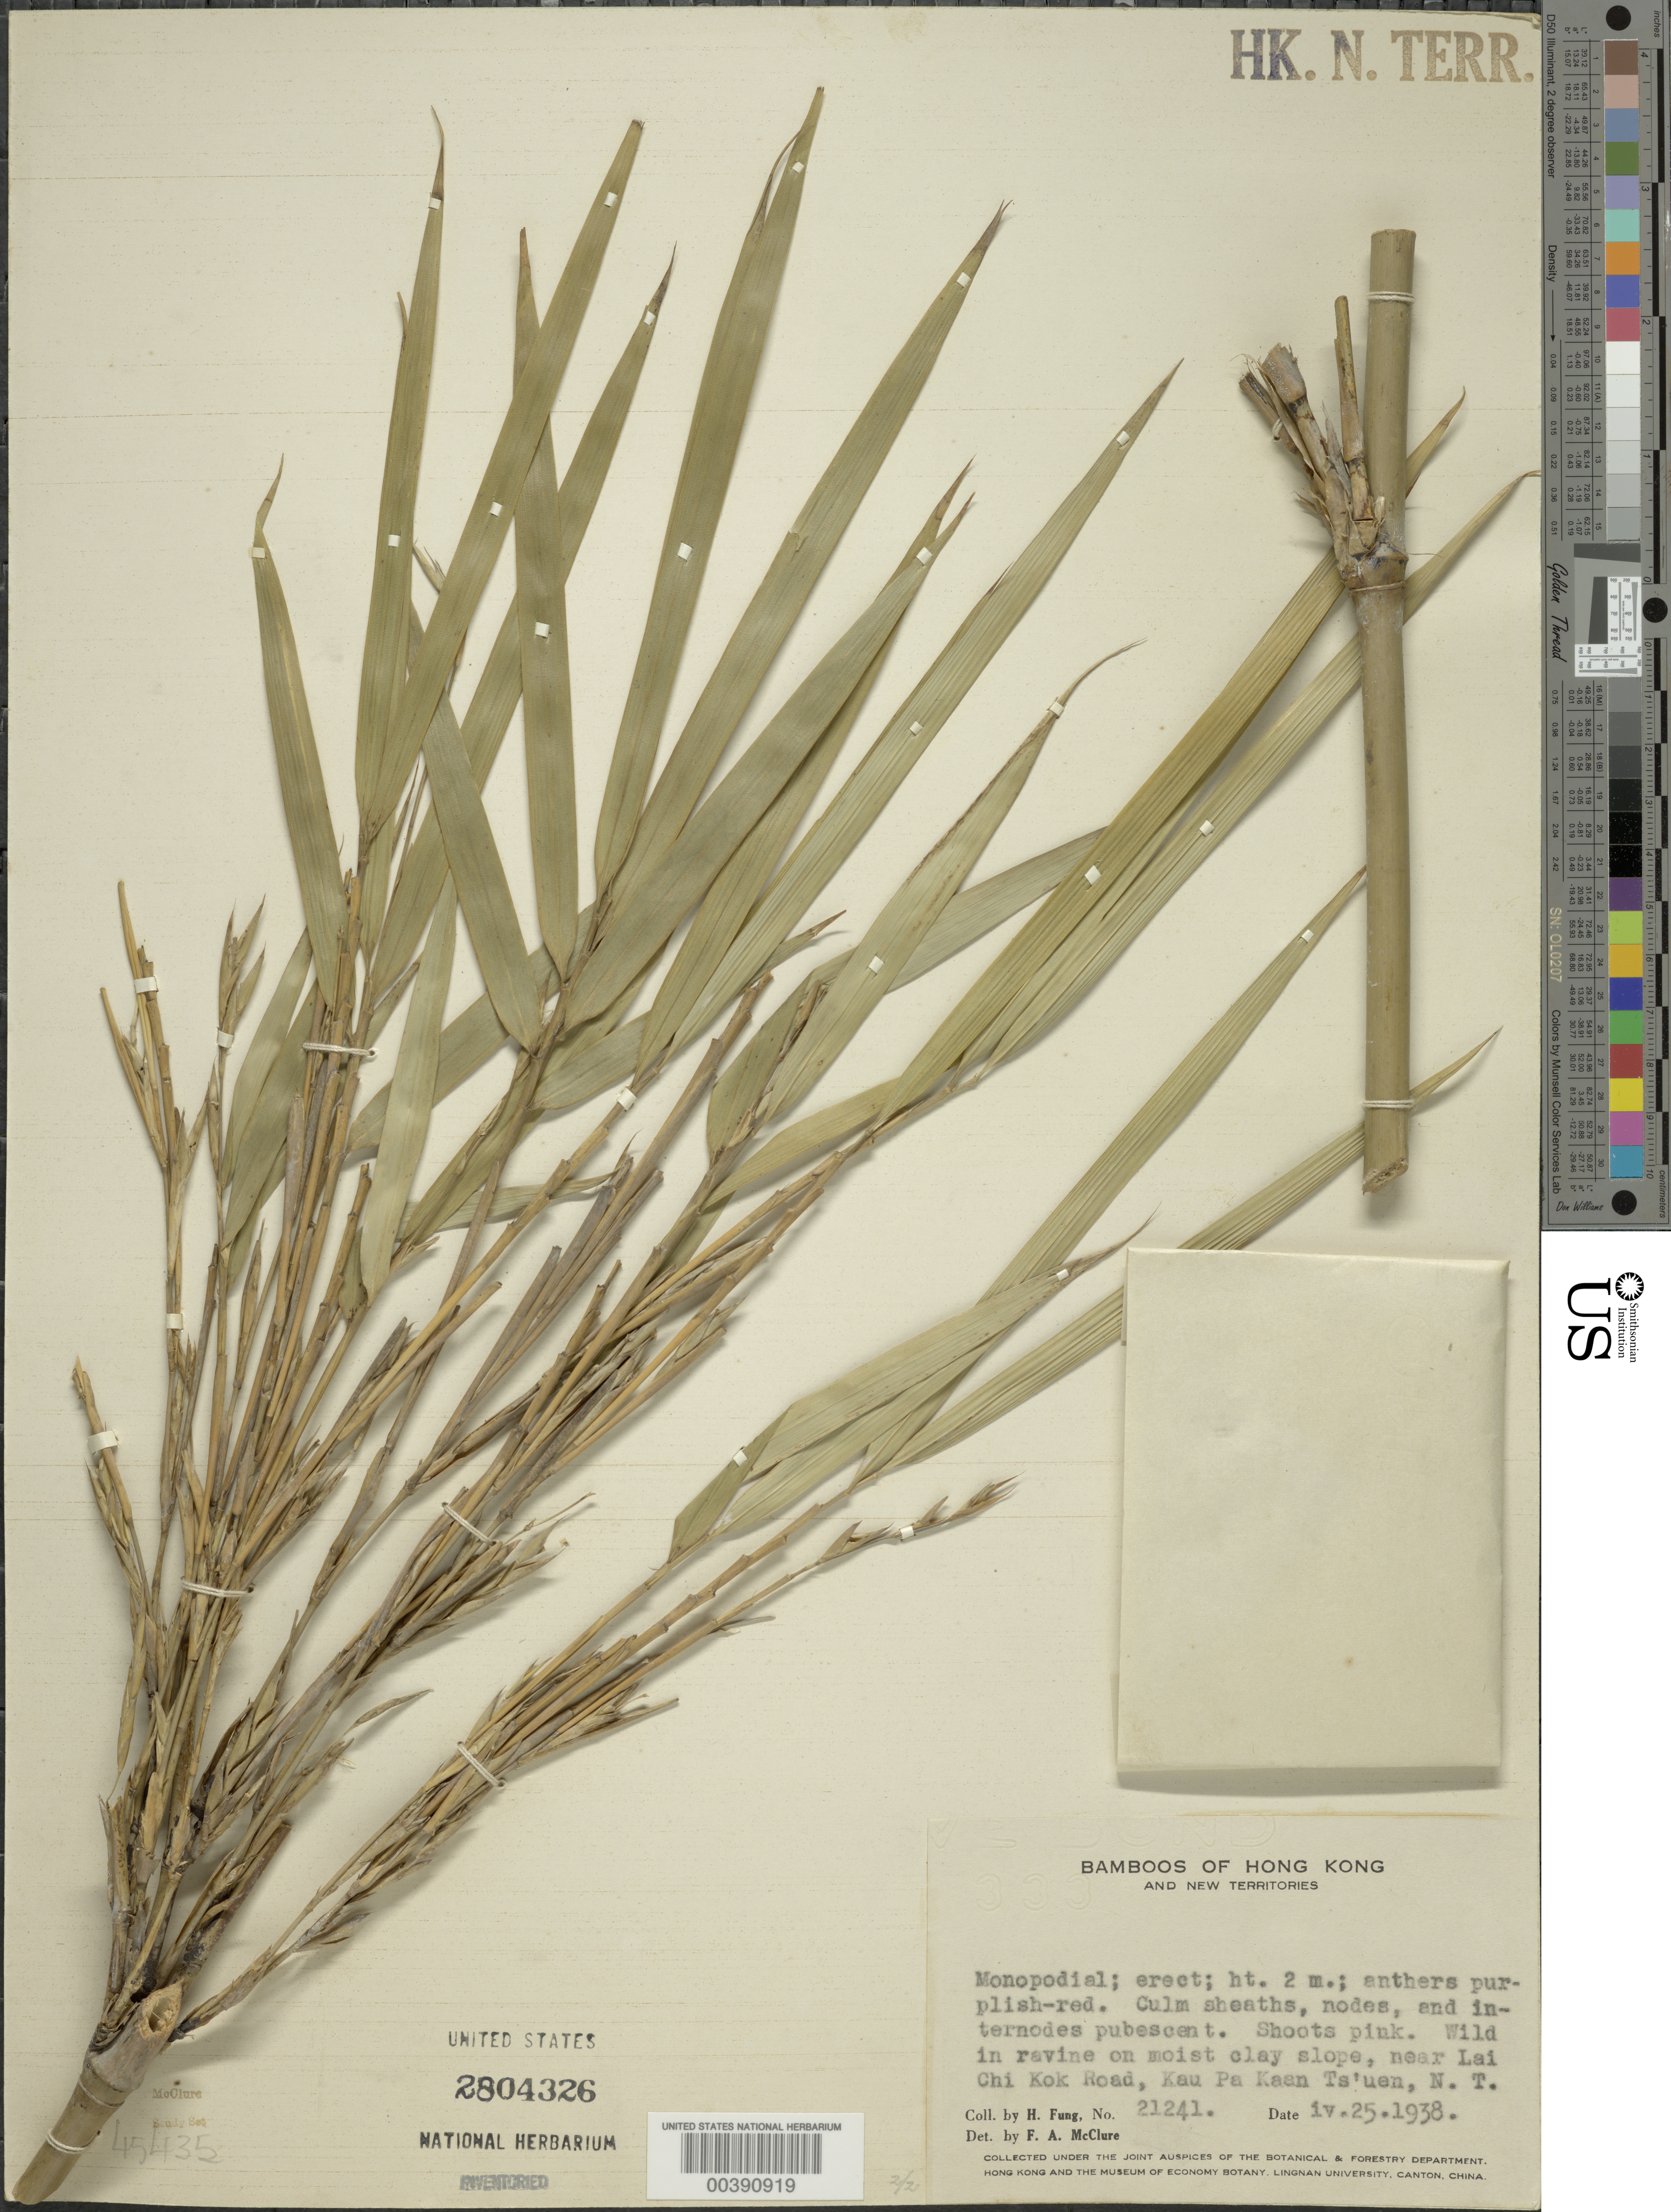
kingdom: Plantae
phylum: Tracheophyta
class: Liliopsida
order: Poales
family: Poaceae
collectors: H. L. Fung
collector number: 21241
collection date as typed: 25 Apr 1938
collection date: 1938-04-25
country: China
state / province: Hong Kong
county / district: New Territories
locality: Kau pa kaan ts'uen, lai chi kok rd.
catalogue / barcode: US 2804326